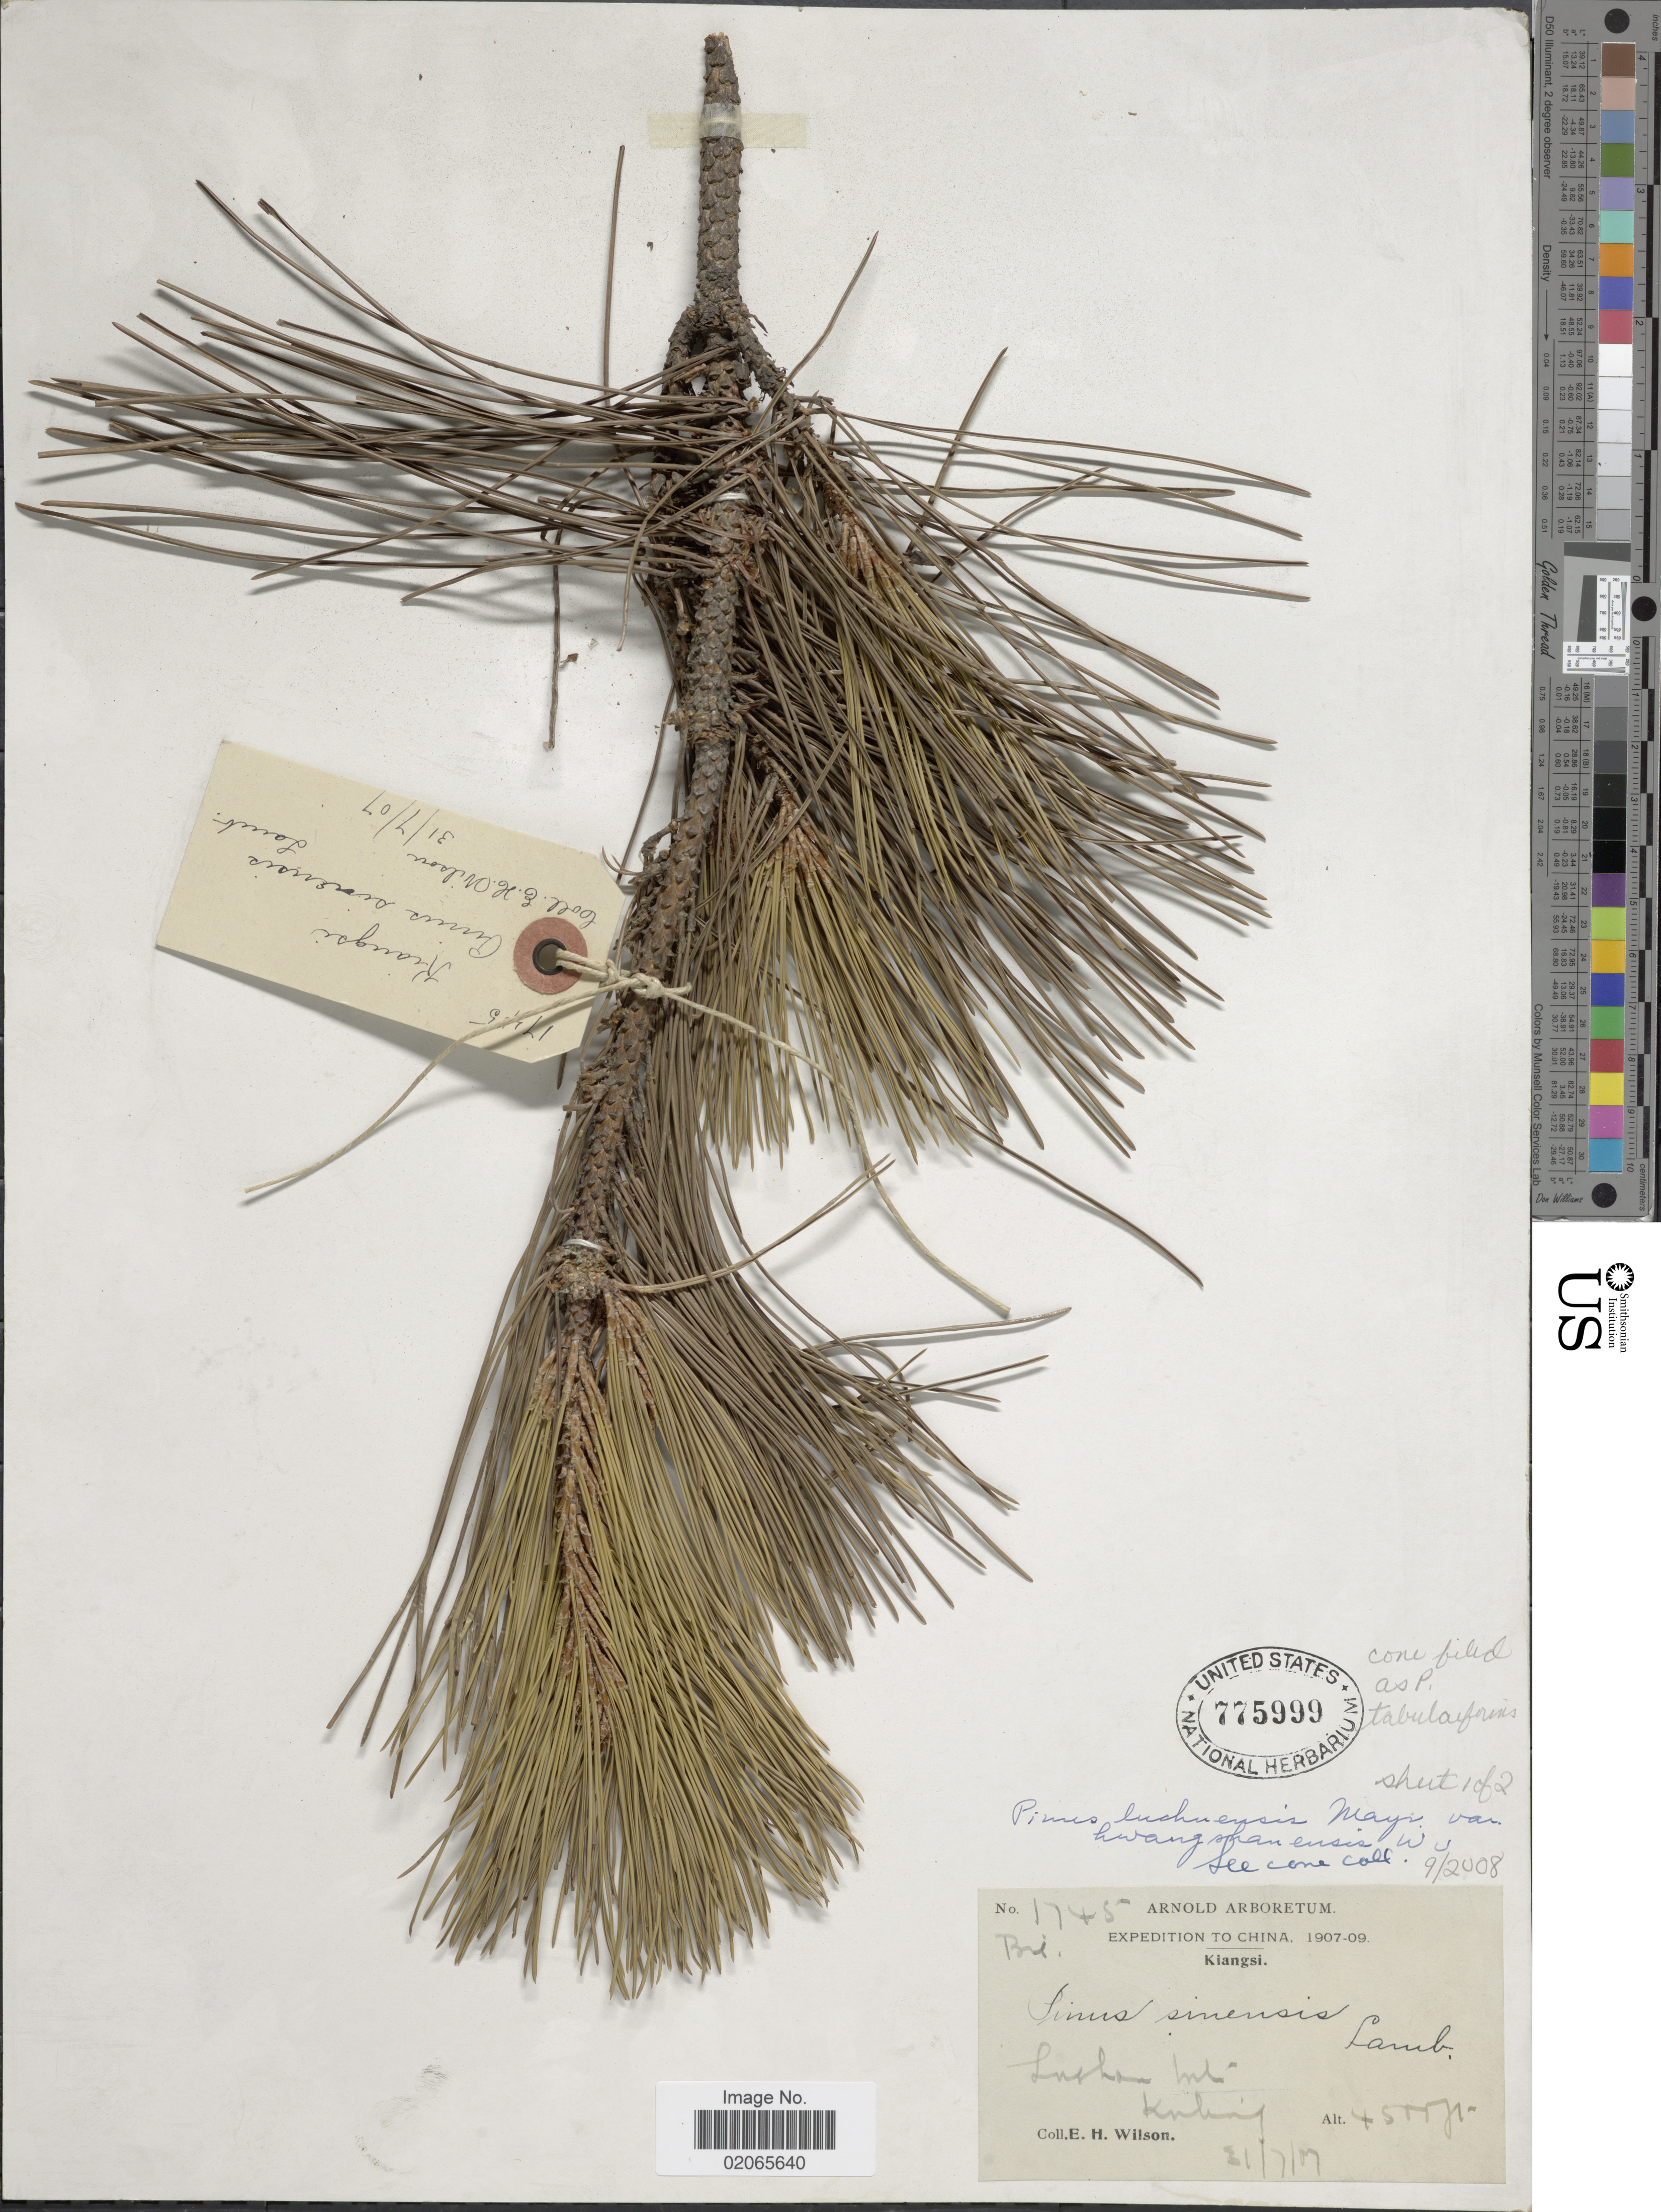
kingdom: Plantae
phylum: Tracheophyta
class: Pinopsida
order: Pinales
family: Pinaceae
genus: Pinus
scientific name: Pinus luchuensis var. hwangshanensis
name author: (K.C. Hsia) C.L. Wu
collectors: E. Wilson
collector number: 1745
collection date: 1907-07-31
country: China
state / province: Jiangxi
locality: Kiangsi, Lushan Mts., Kenting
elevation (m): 1372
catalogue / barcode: US 775999